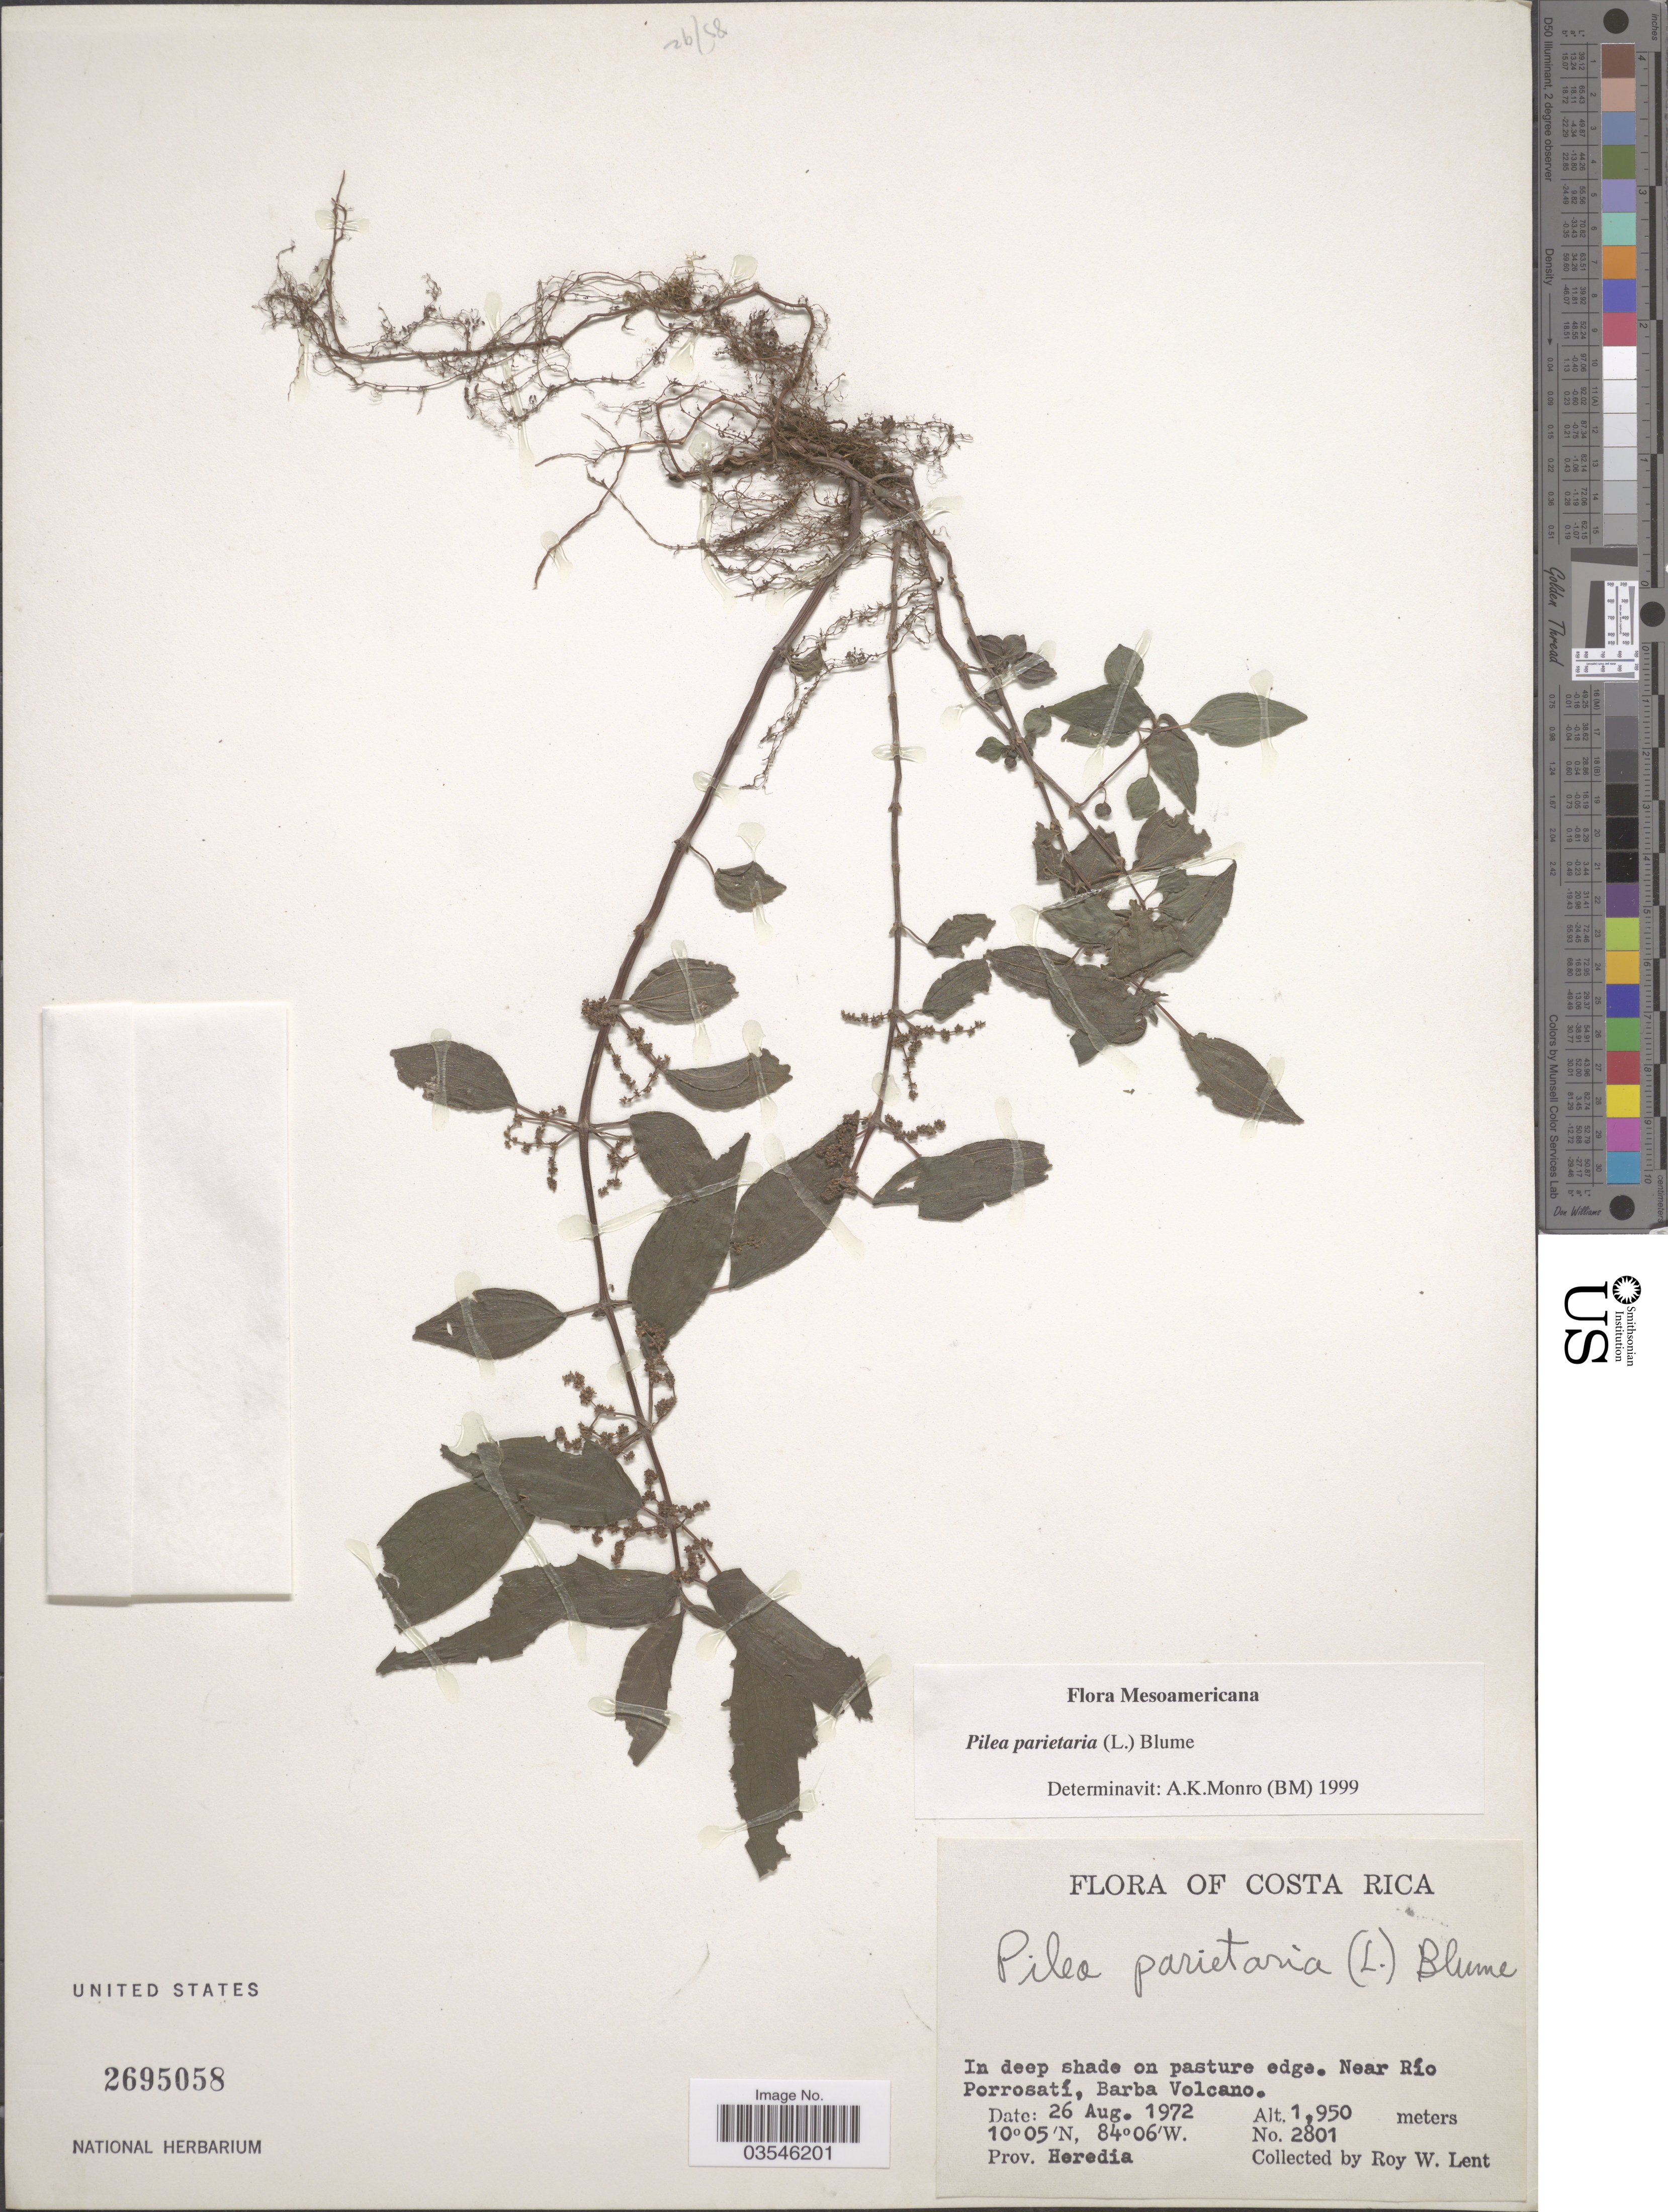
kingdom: Plantae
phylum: Tracheophyta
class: Magnoliopsida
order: Rosales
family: Urticaceae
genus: Pilea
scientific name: Pilea parietaria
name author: (L.) Blume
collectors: R. W. Lent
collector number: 2801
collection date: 1972-08-26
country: Costa Rica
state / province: Heredia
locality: In deep shade on pasture edge. Near Río Porrosatí, Barba Volcano.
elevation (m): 1950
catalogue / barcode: US 2695058